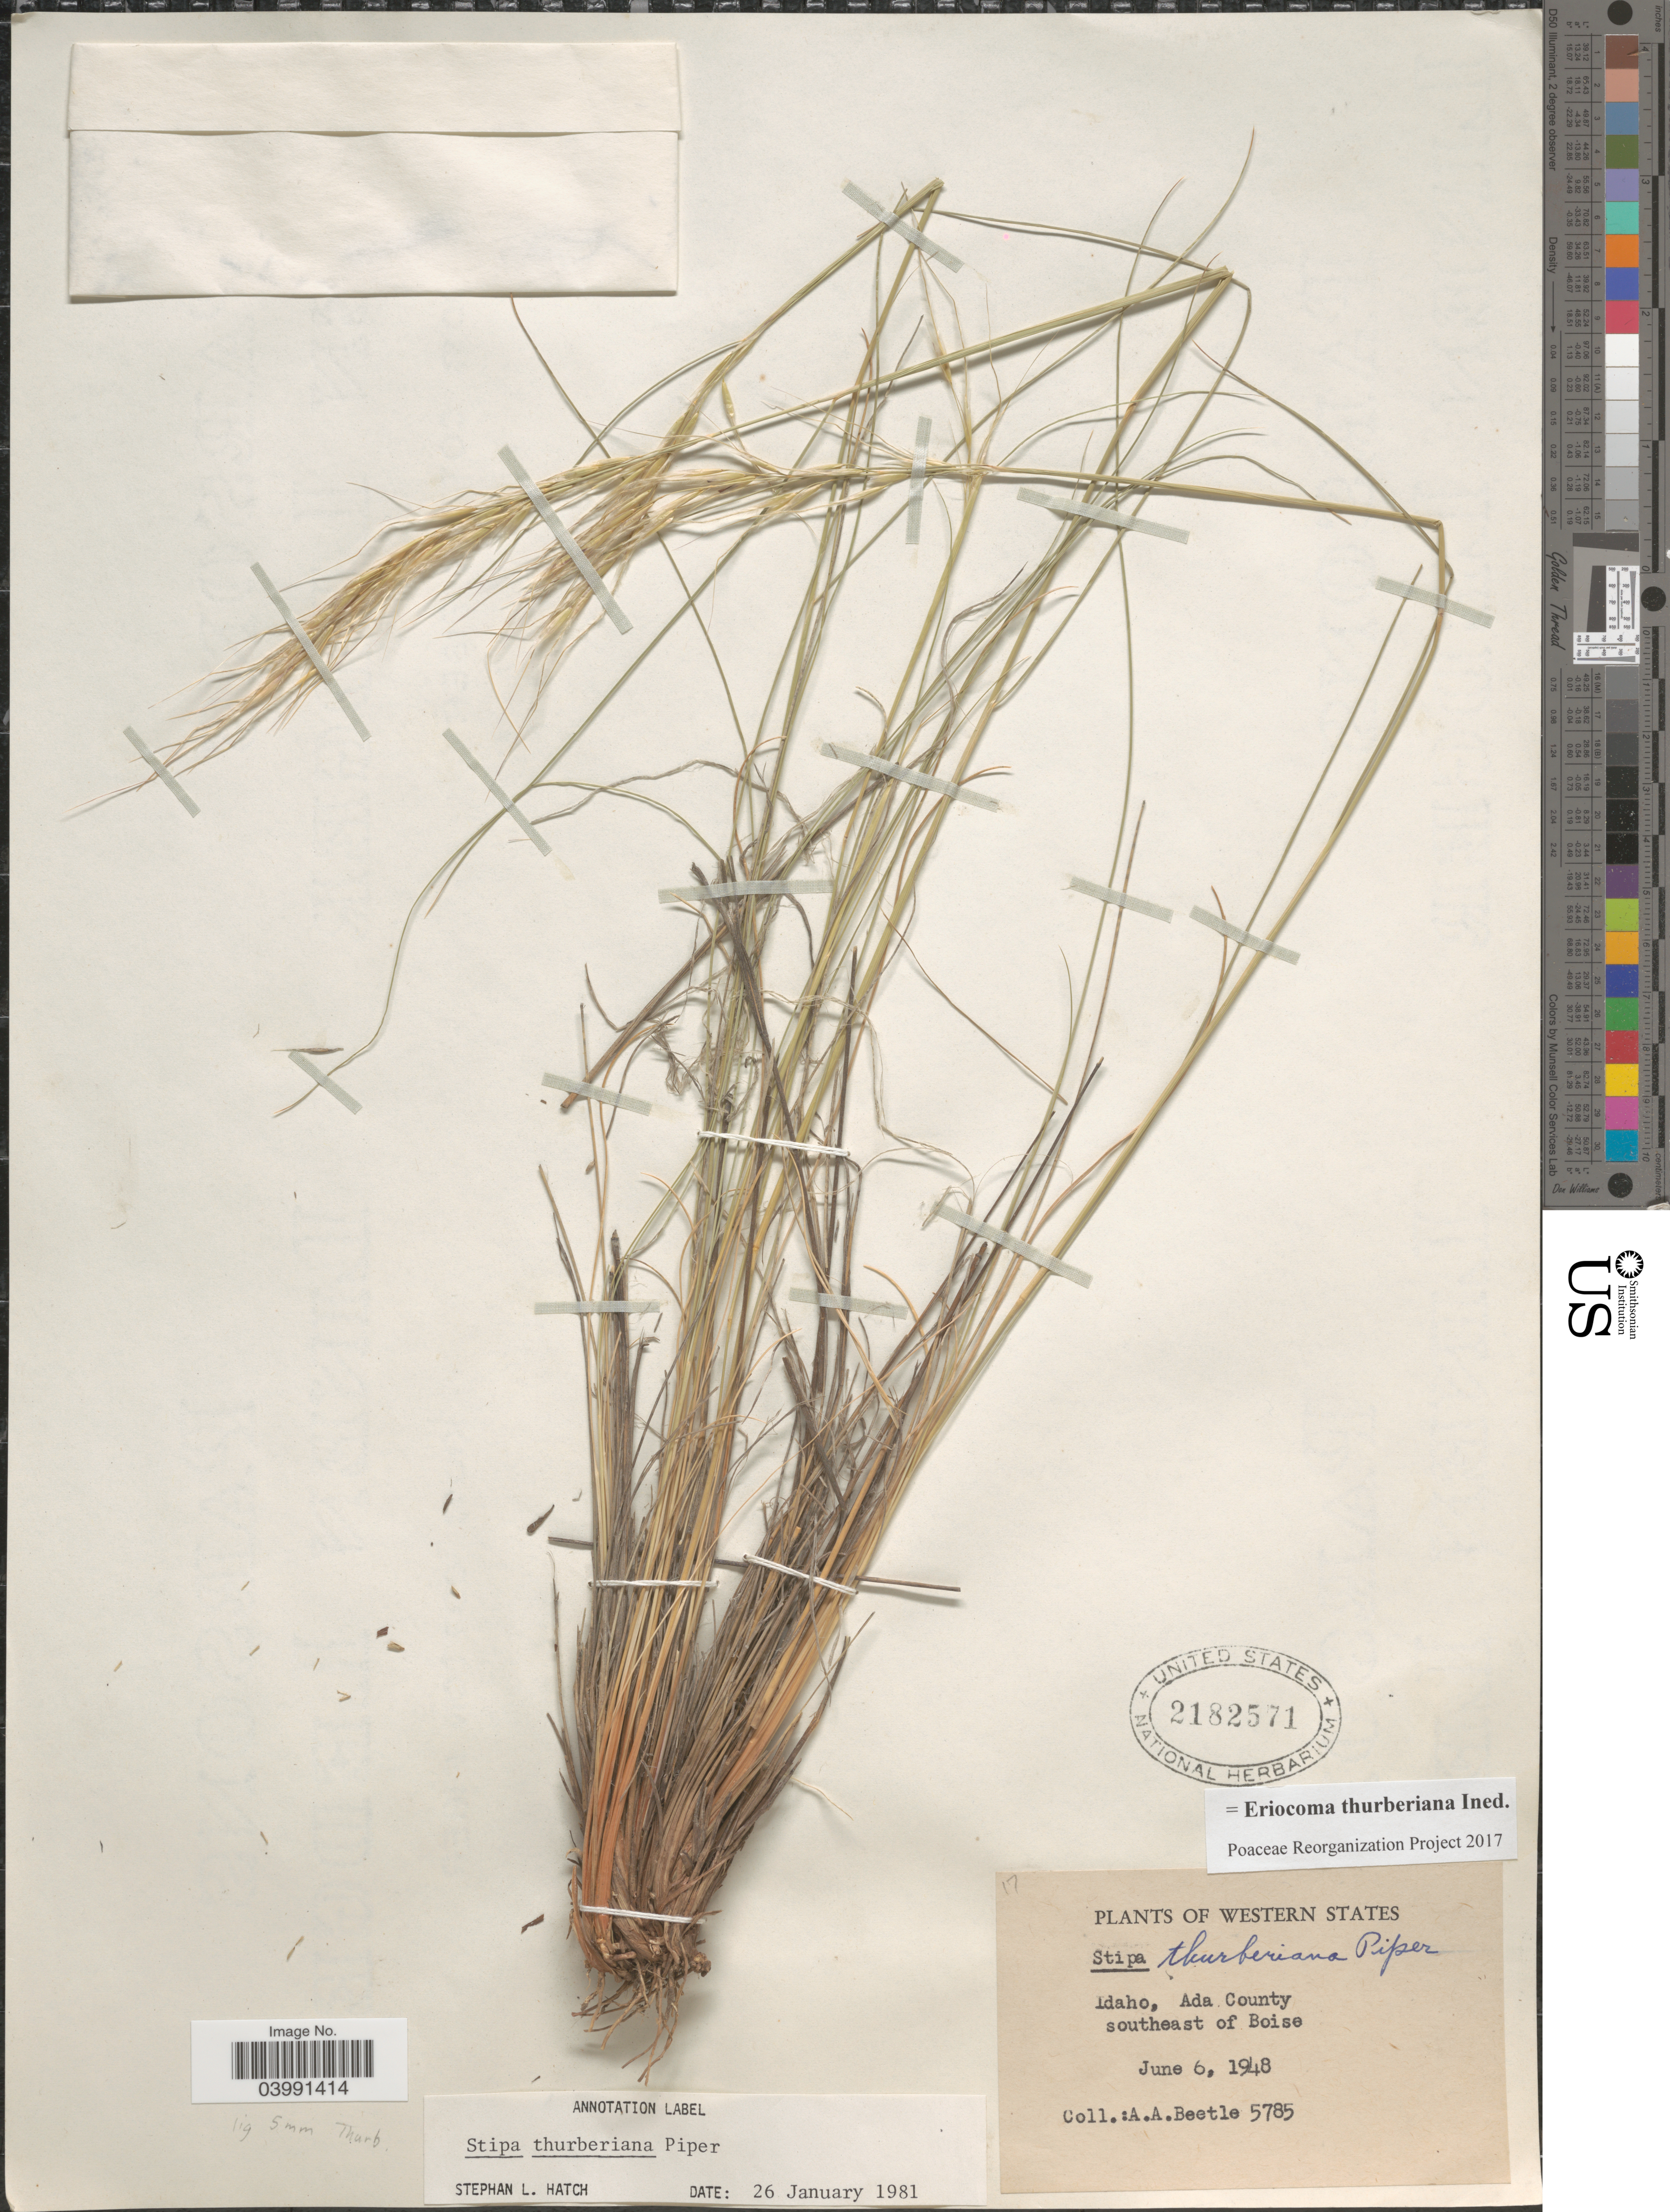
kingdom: Plantae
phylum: Tracheophyta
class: Liliopsida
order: Poales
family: Poaceae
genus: Eriocoma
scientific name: Eriocoma thurberiana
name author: (Piper) Romasch.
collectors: A. A. Beetle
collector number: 5785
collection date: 1948-06-06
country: United States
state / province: Idaho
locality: Western States. Ada County southeast of Boise.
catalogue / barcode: US 2182571